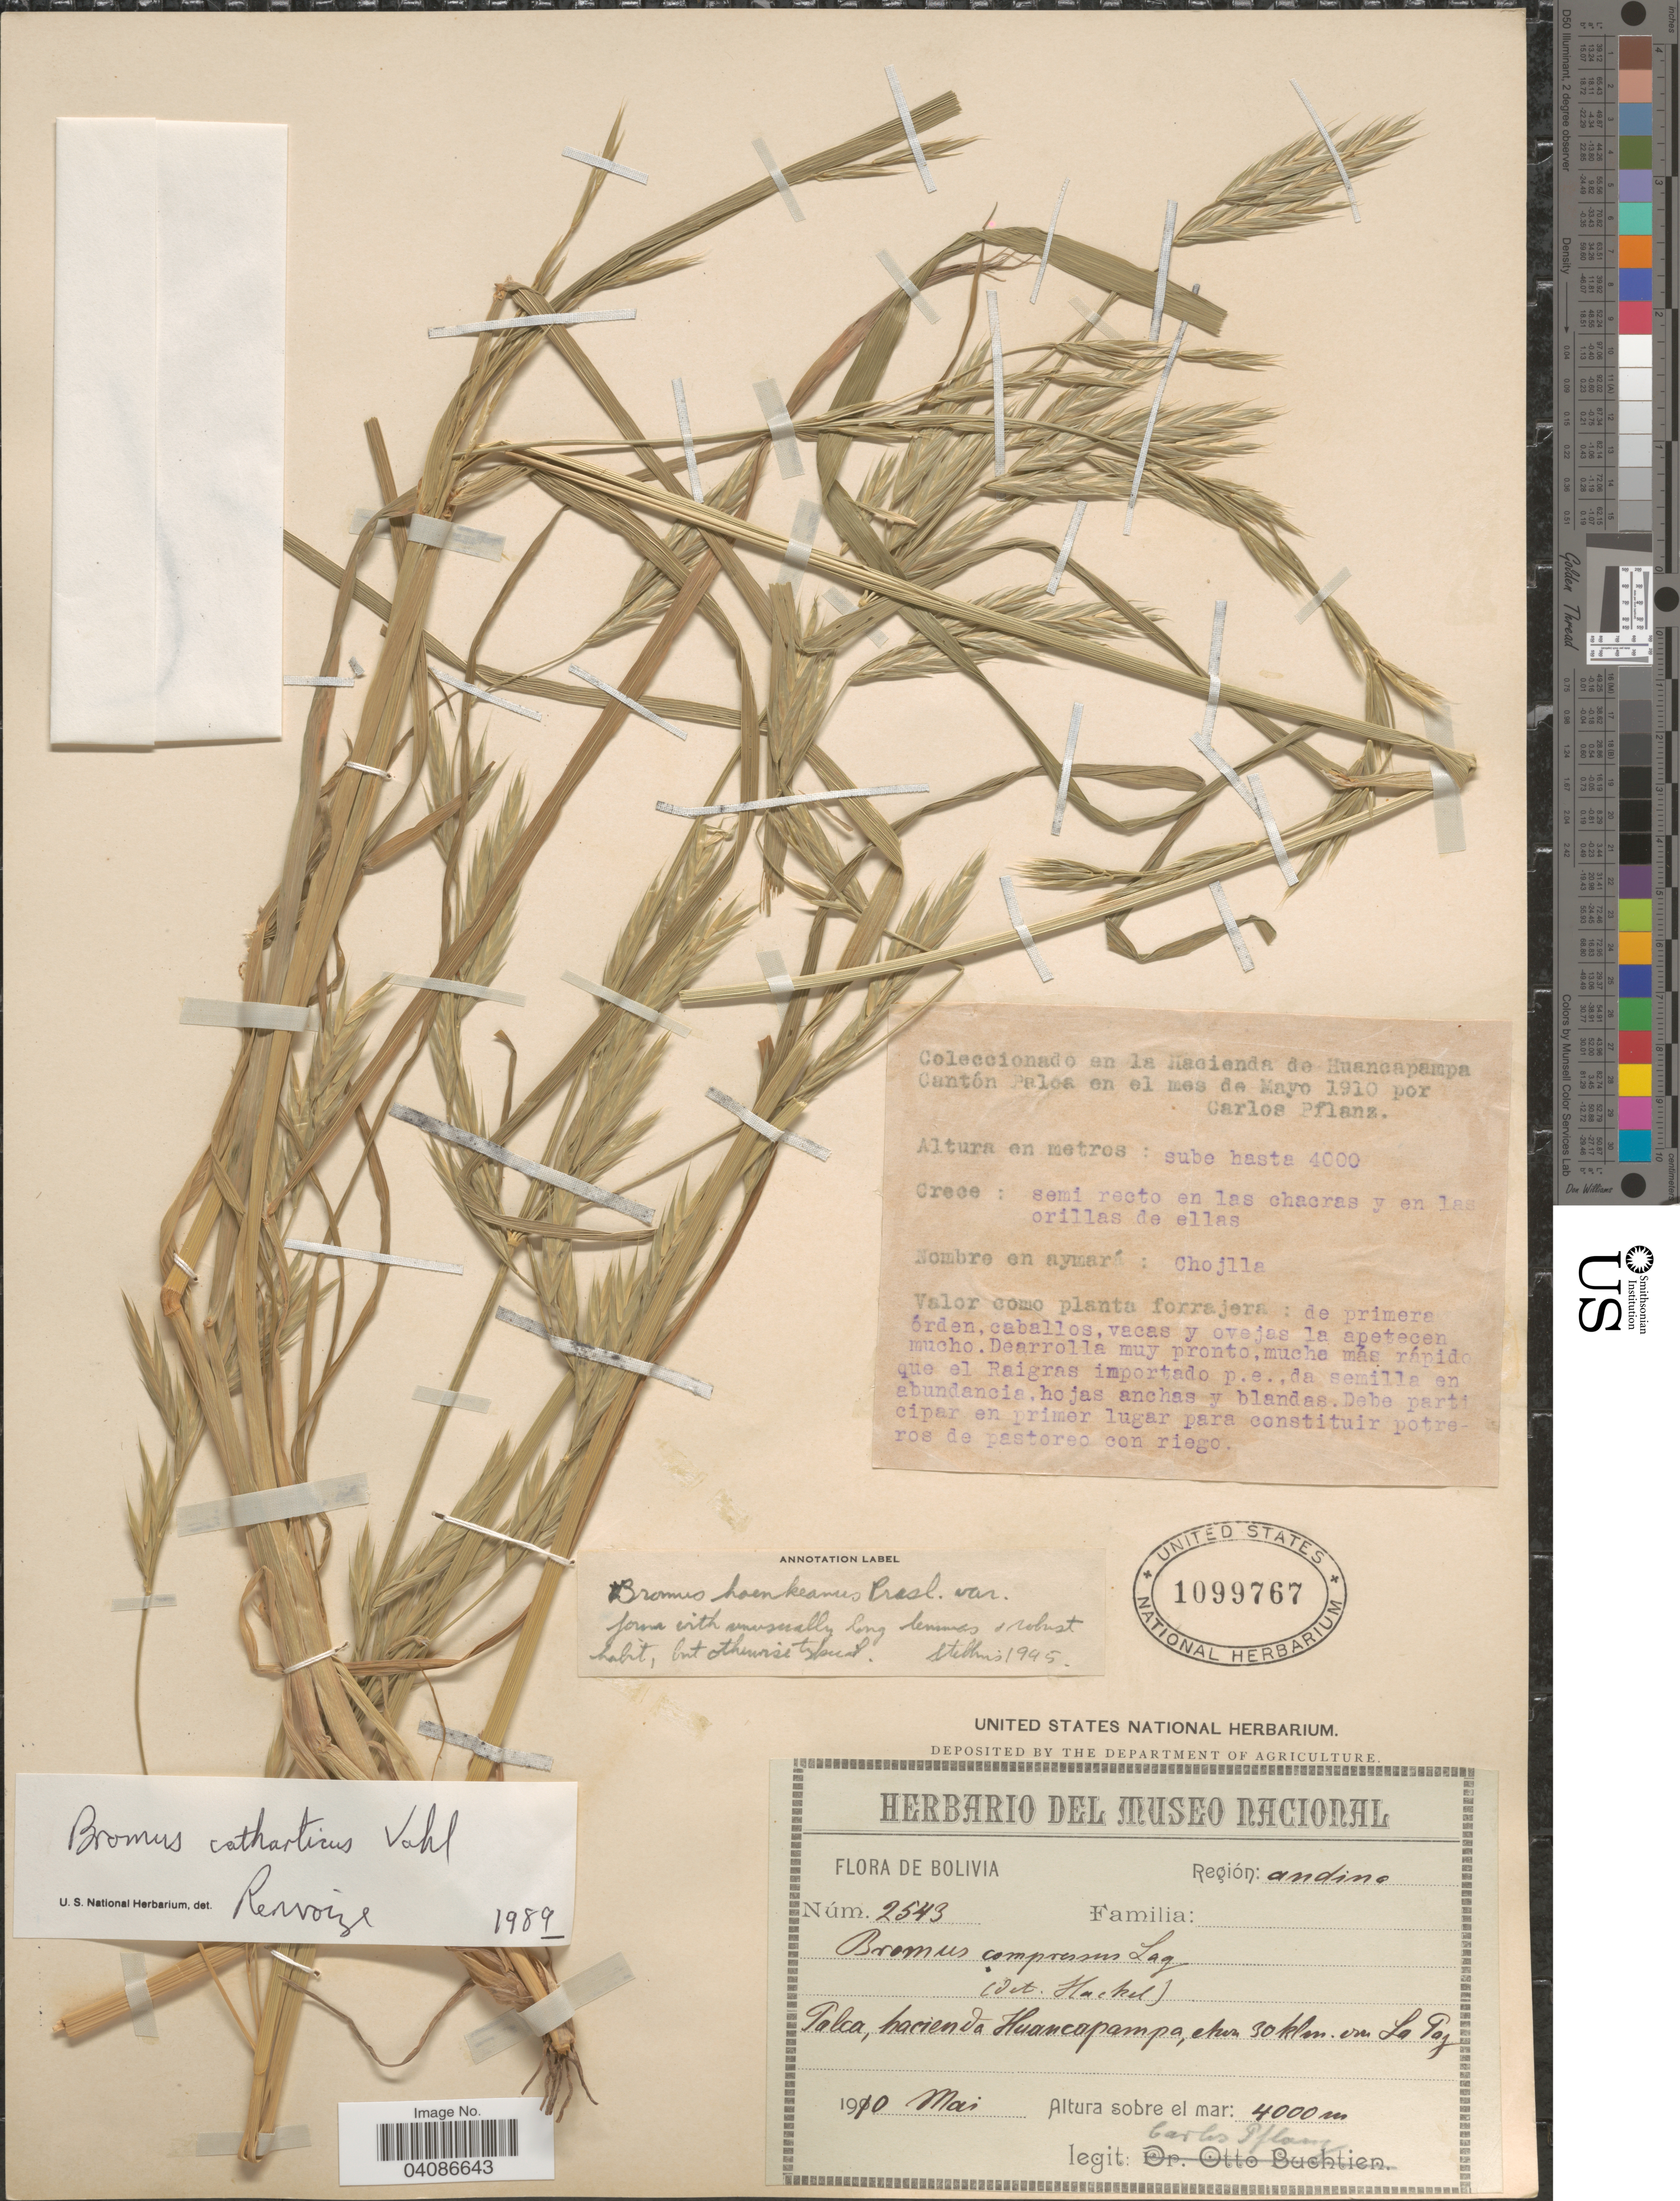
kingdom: Plantae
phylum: Tracheophyta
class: Liliopsida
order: Poales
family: Poaceae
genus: Bromus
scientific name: Bromus catharticus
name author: Vahl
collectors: C. Pflanz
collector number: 2543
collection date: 1910-05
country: Bolivia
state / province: La Paz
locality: Región: andina. Talca, hacienda Huancapampa, sur 30 klm. on La Paz. En la hacienda de Huancapampa. Cantón Pelos.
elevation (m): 4000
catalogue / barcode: US 1099767